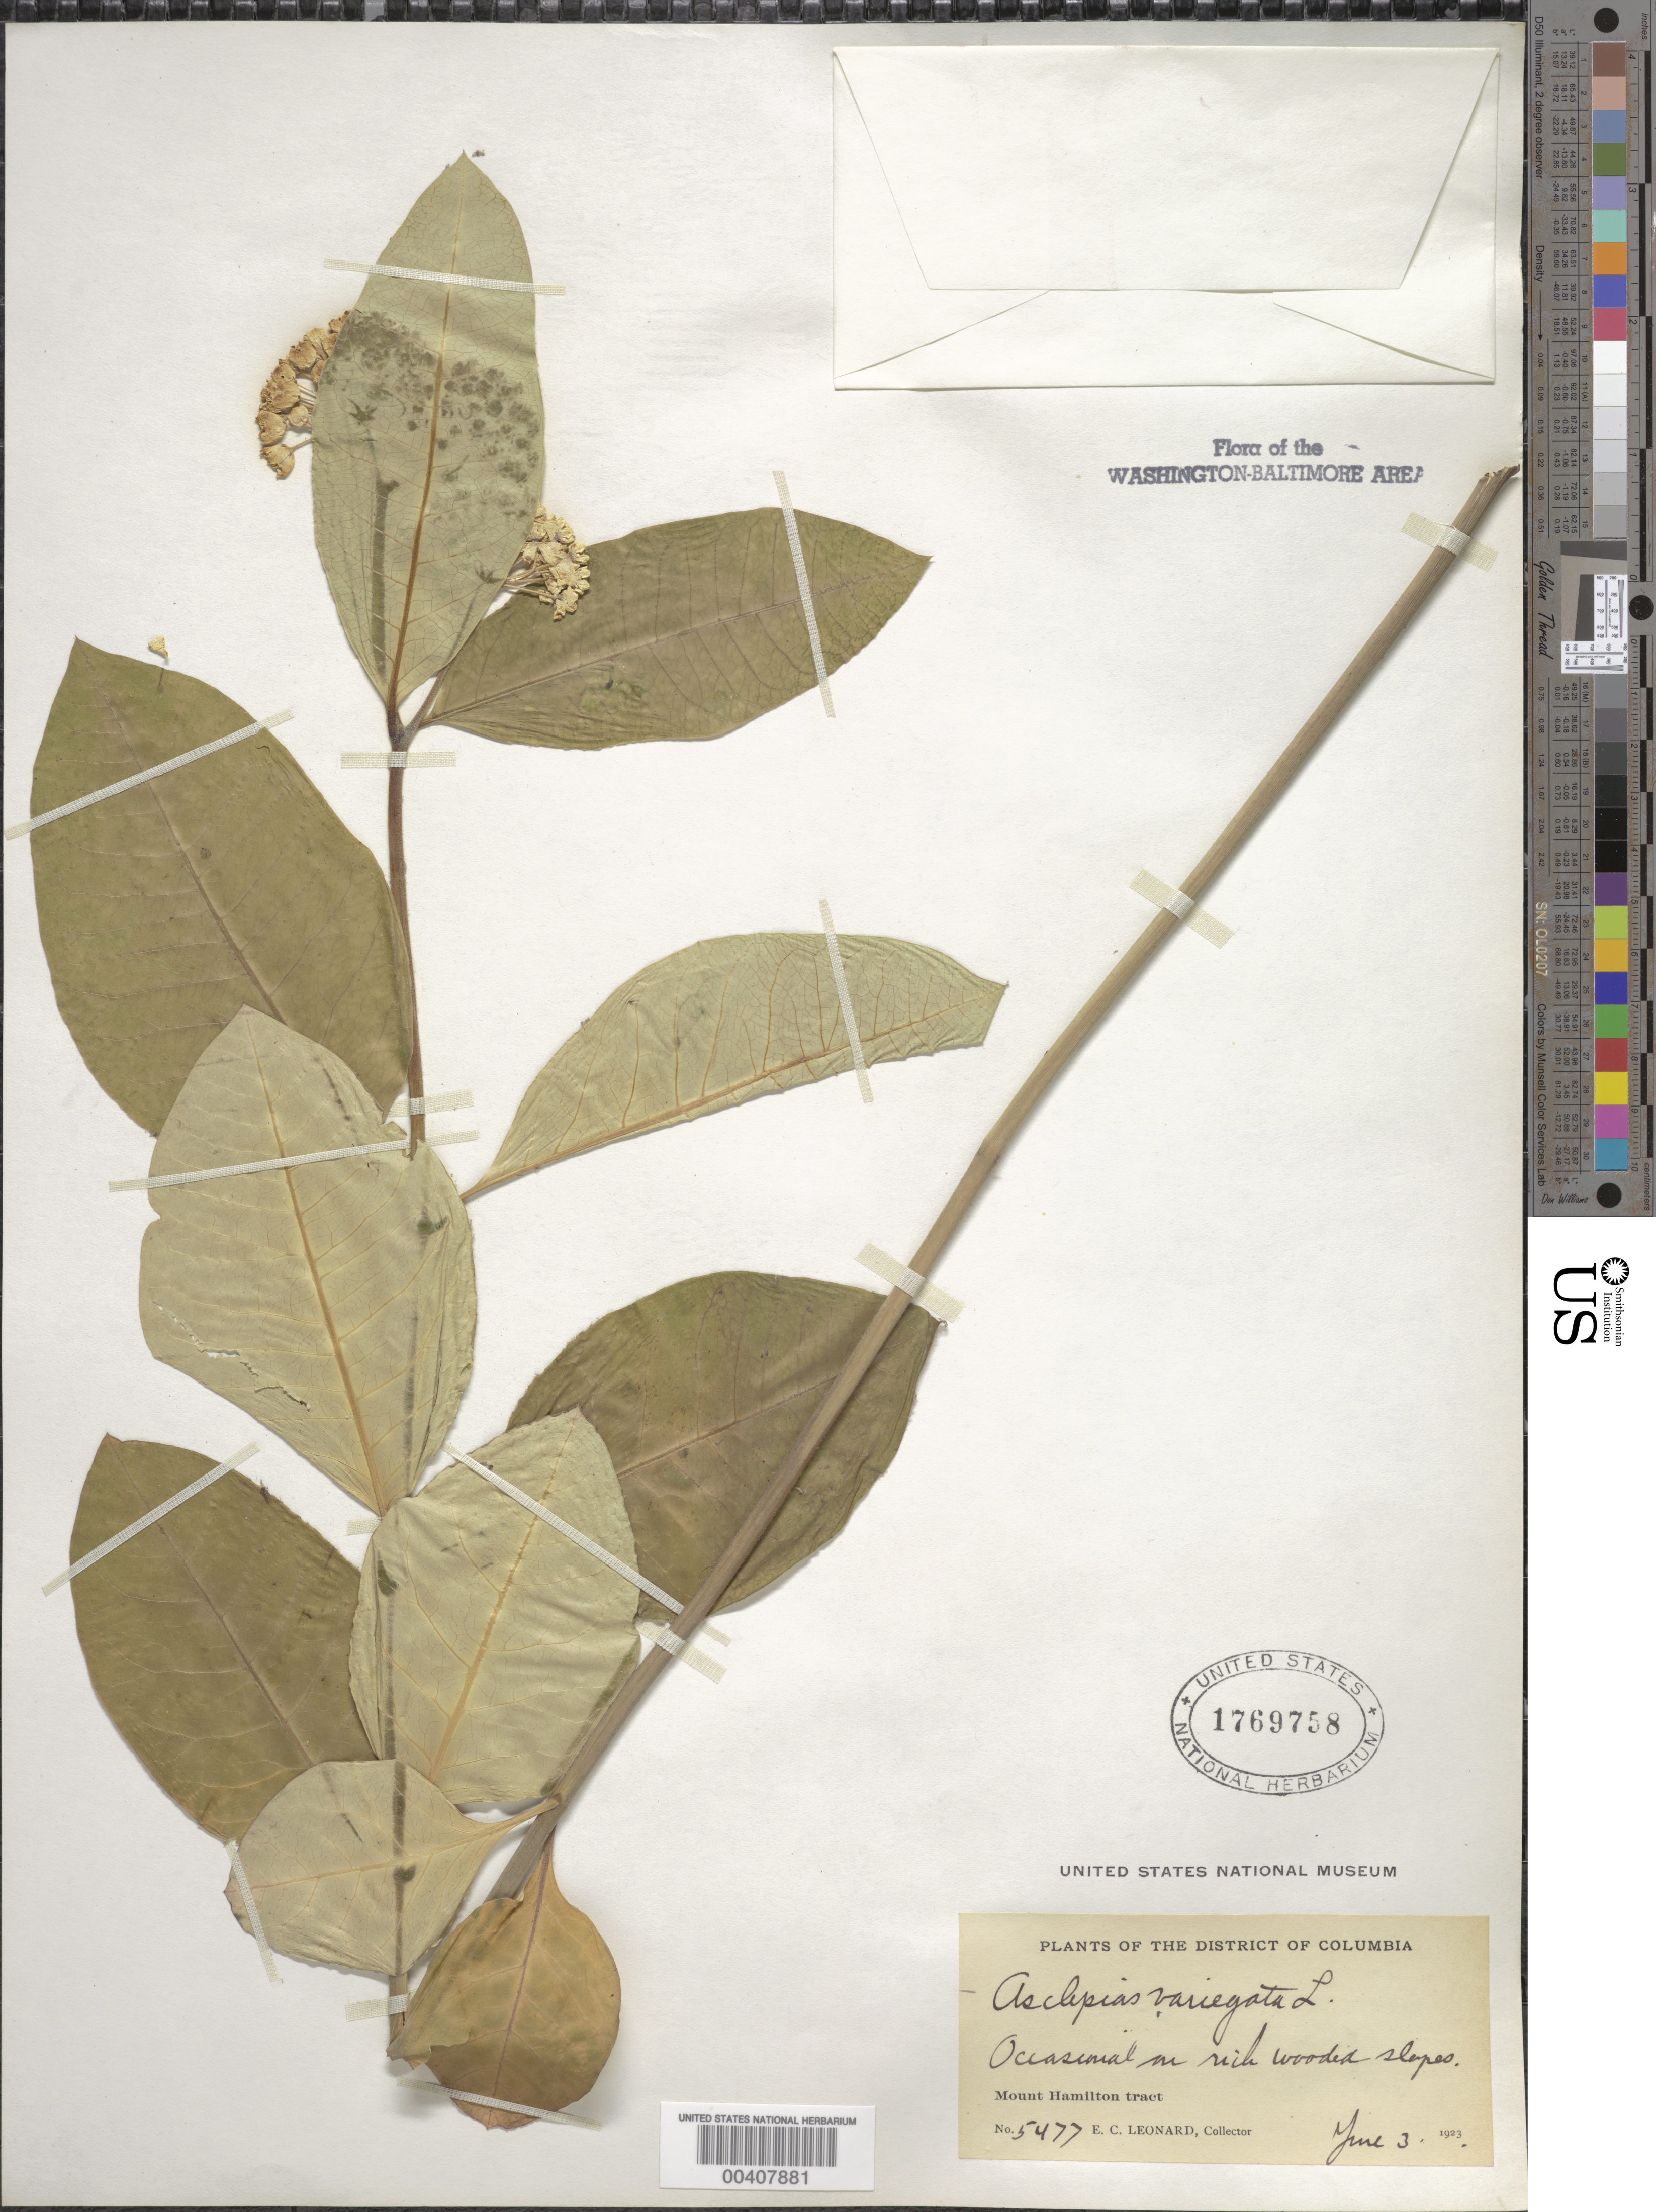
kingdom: Plantae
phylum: Tracheophyta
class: Magnoliopsida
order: Gentianales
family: Apocynaceae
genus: Asclepias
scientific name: Asclepias variegata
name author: L.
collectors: E. C. Leonard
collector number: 5477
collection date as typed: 03 Jun 1923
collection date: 1923-06-03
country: United States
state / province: District of Columbia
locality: Mount Hamilton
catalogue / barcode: US 1769758